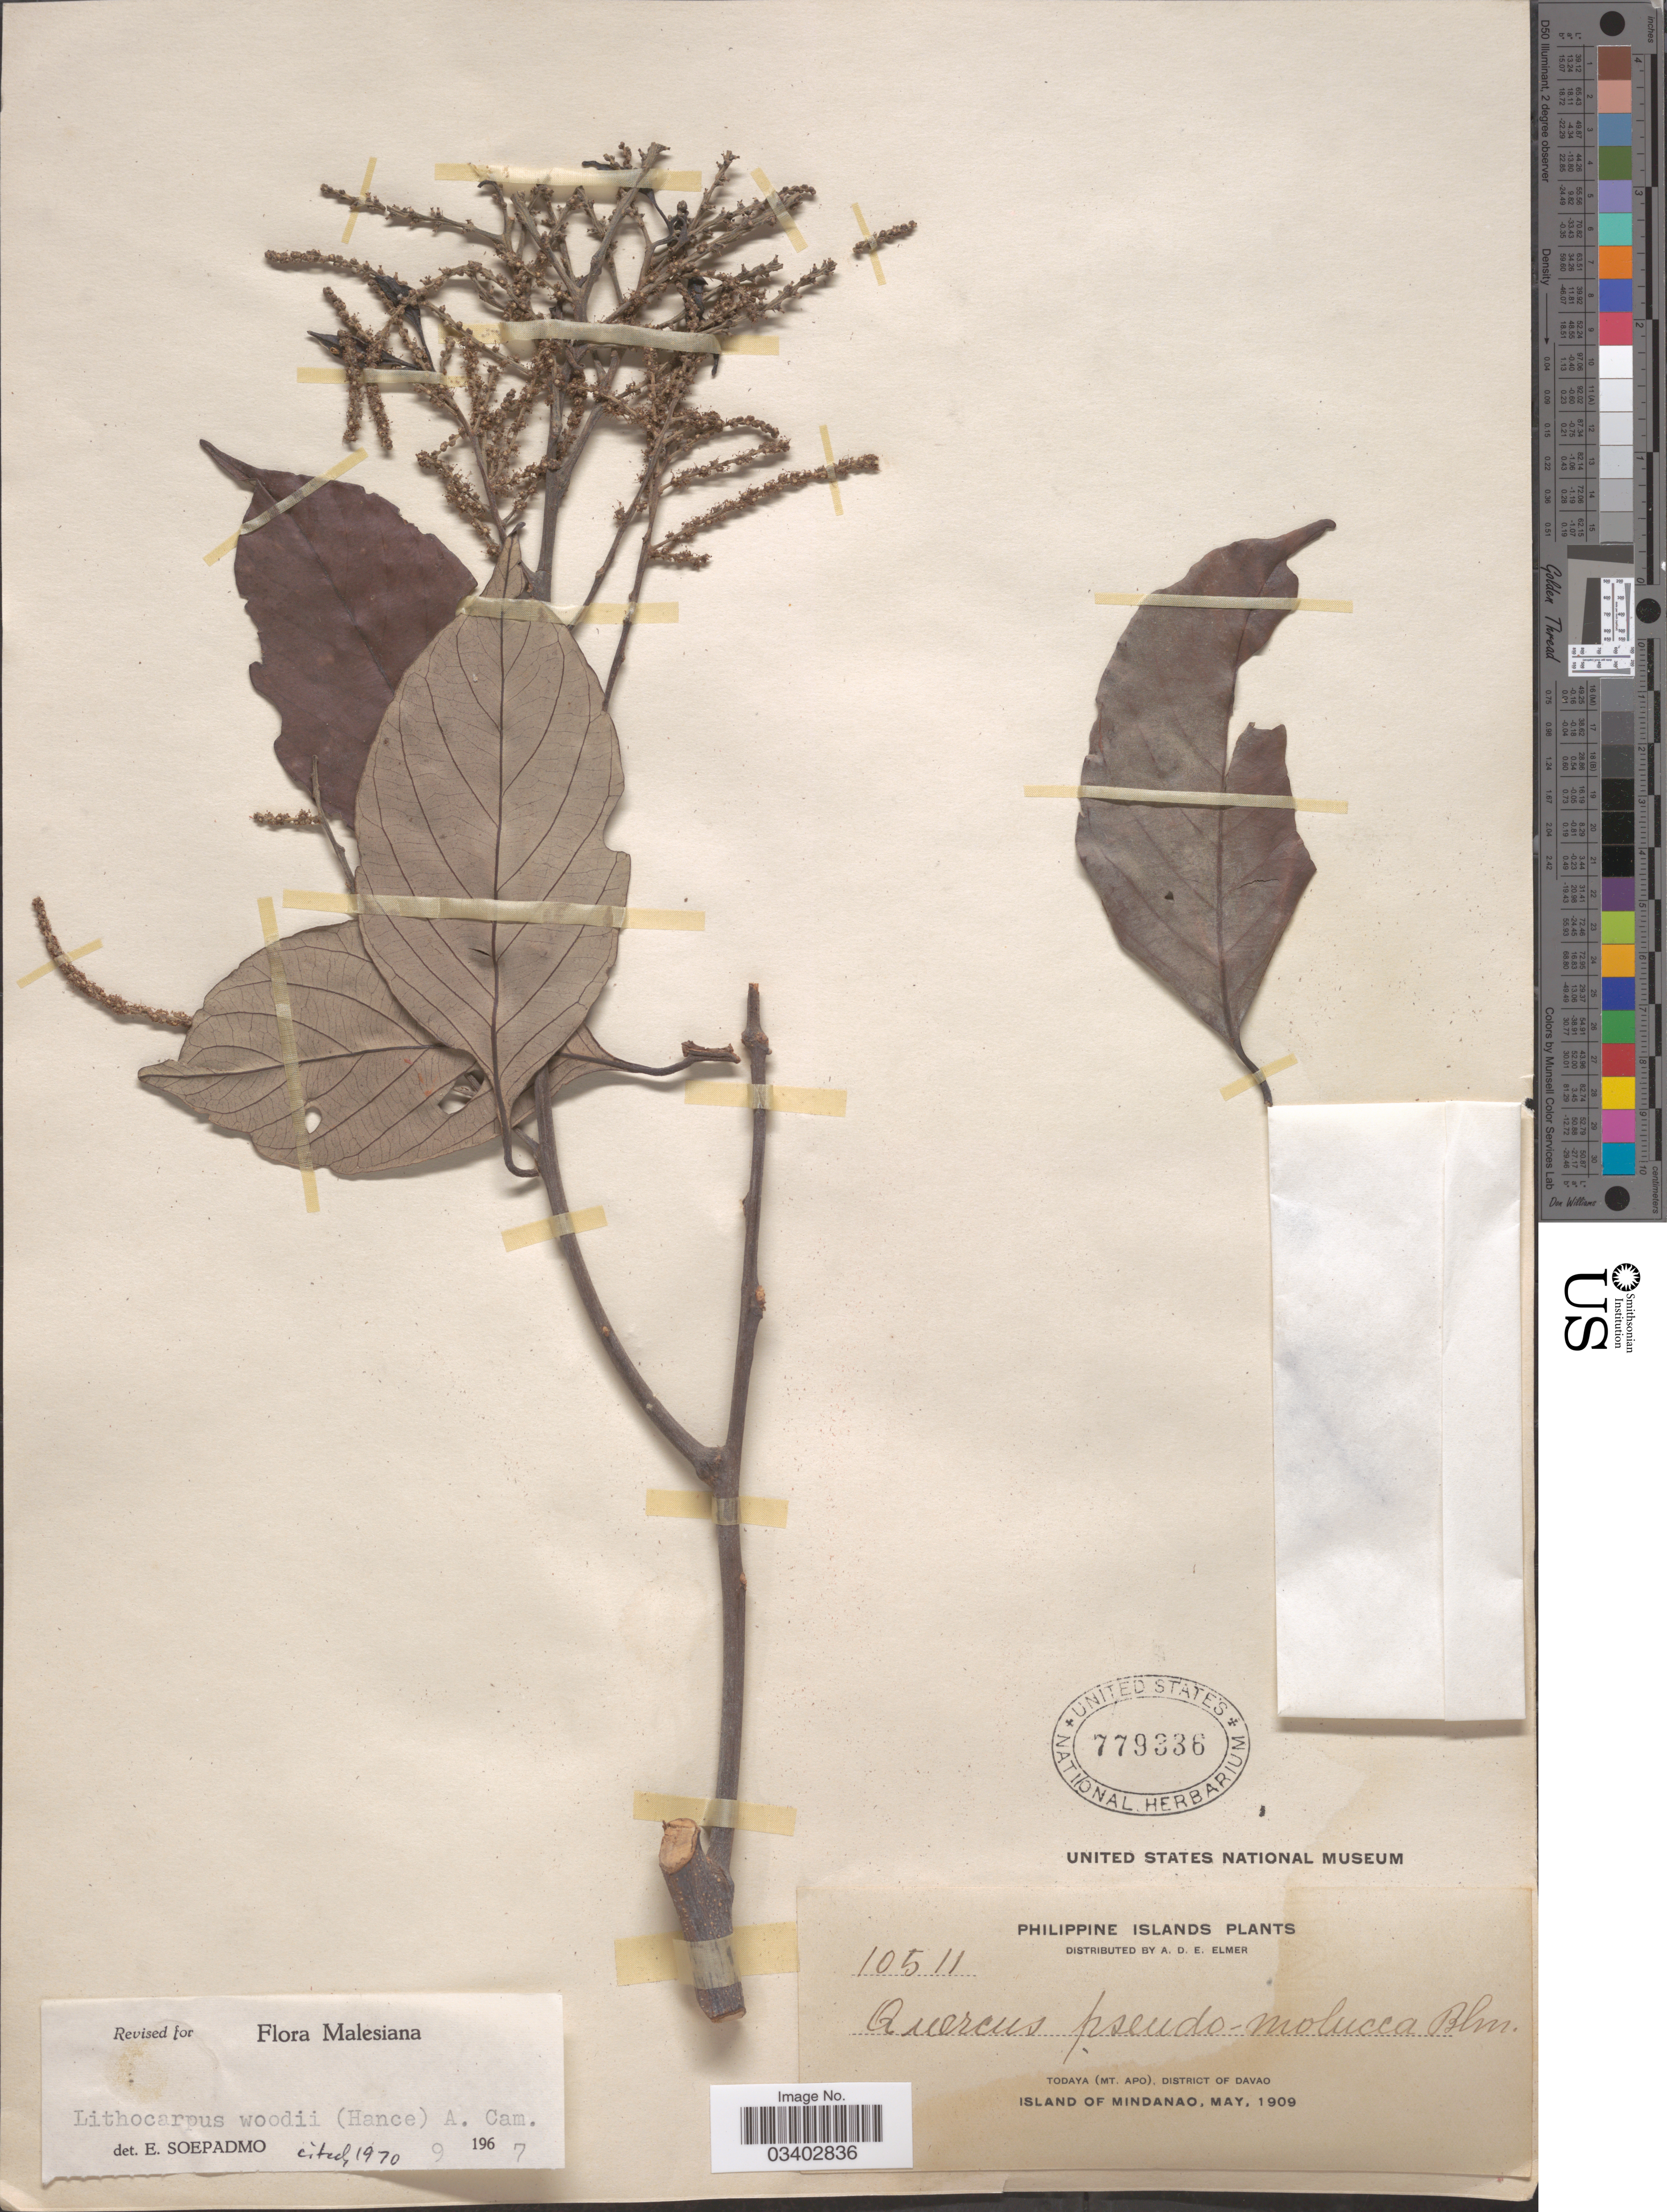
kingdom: Plantae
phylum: Tracheophyta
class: Magnoliopsida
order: Fagales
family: Fagaceae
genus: Lithocarpus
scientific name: Lithocarpus woodii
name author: (Hance) A. Camus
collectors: A. D. E. Elmer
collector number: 10511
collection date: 1909-05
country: Philippines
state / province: Davao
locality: Todaya (Mt. Apo), District of Davao. Island of Mindanao.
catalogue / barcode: US 779336